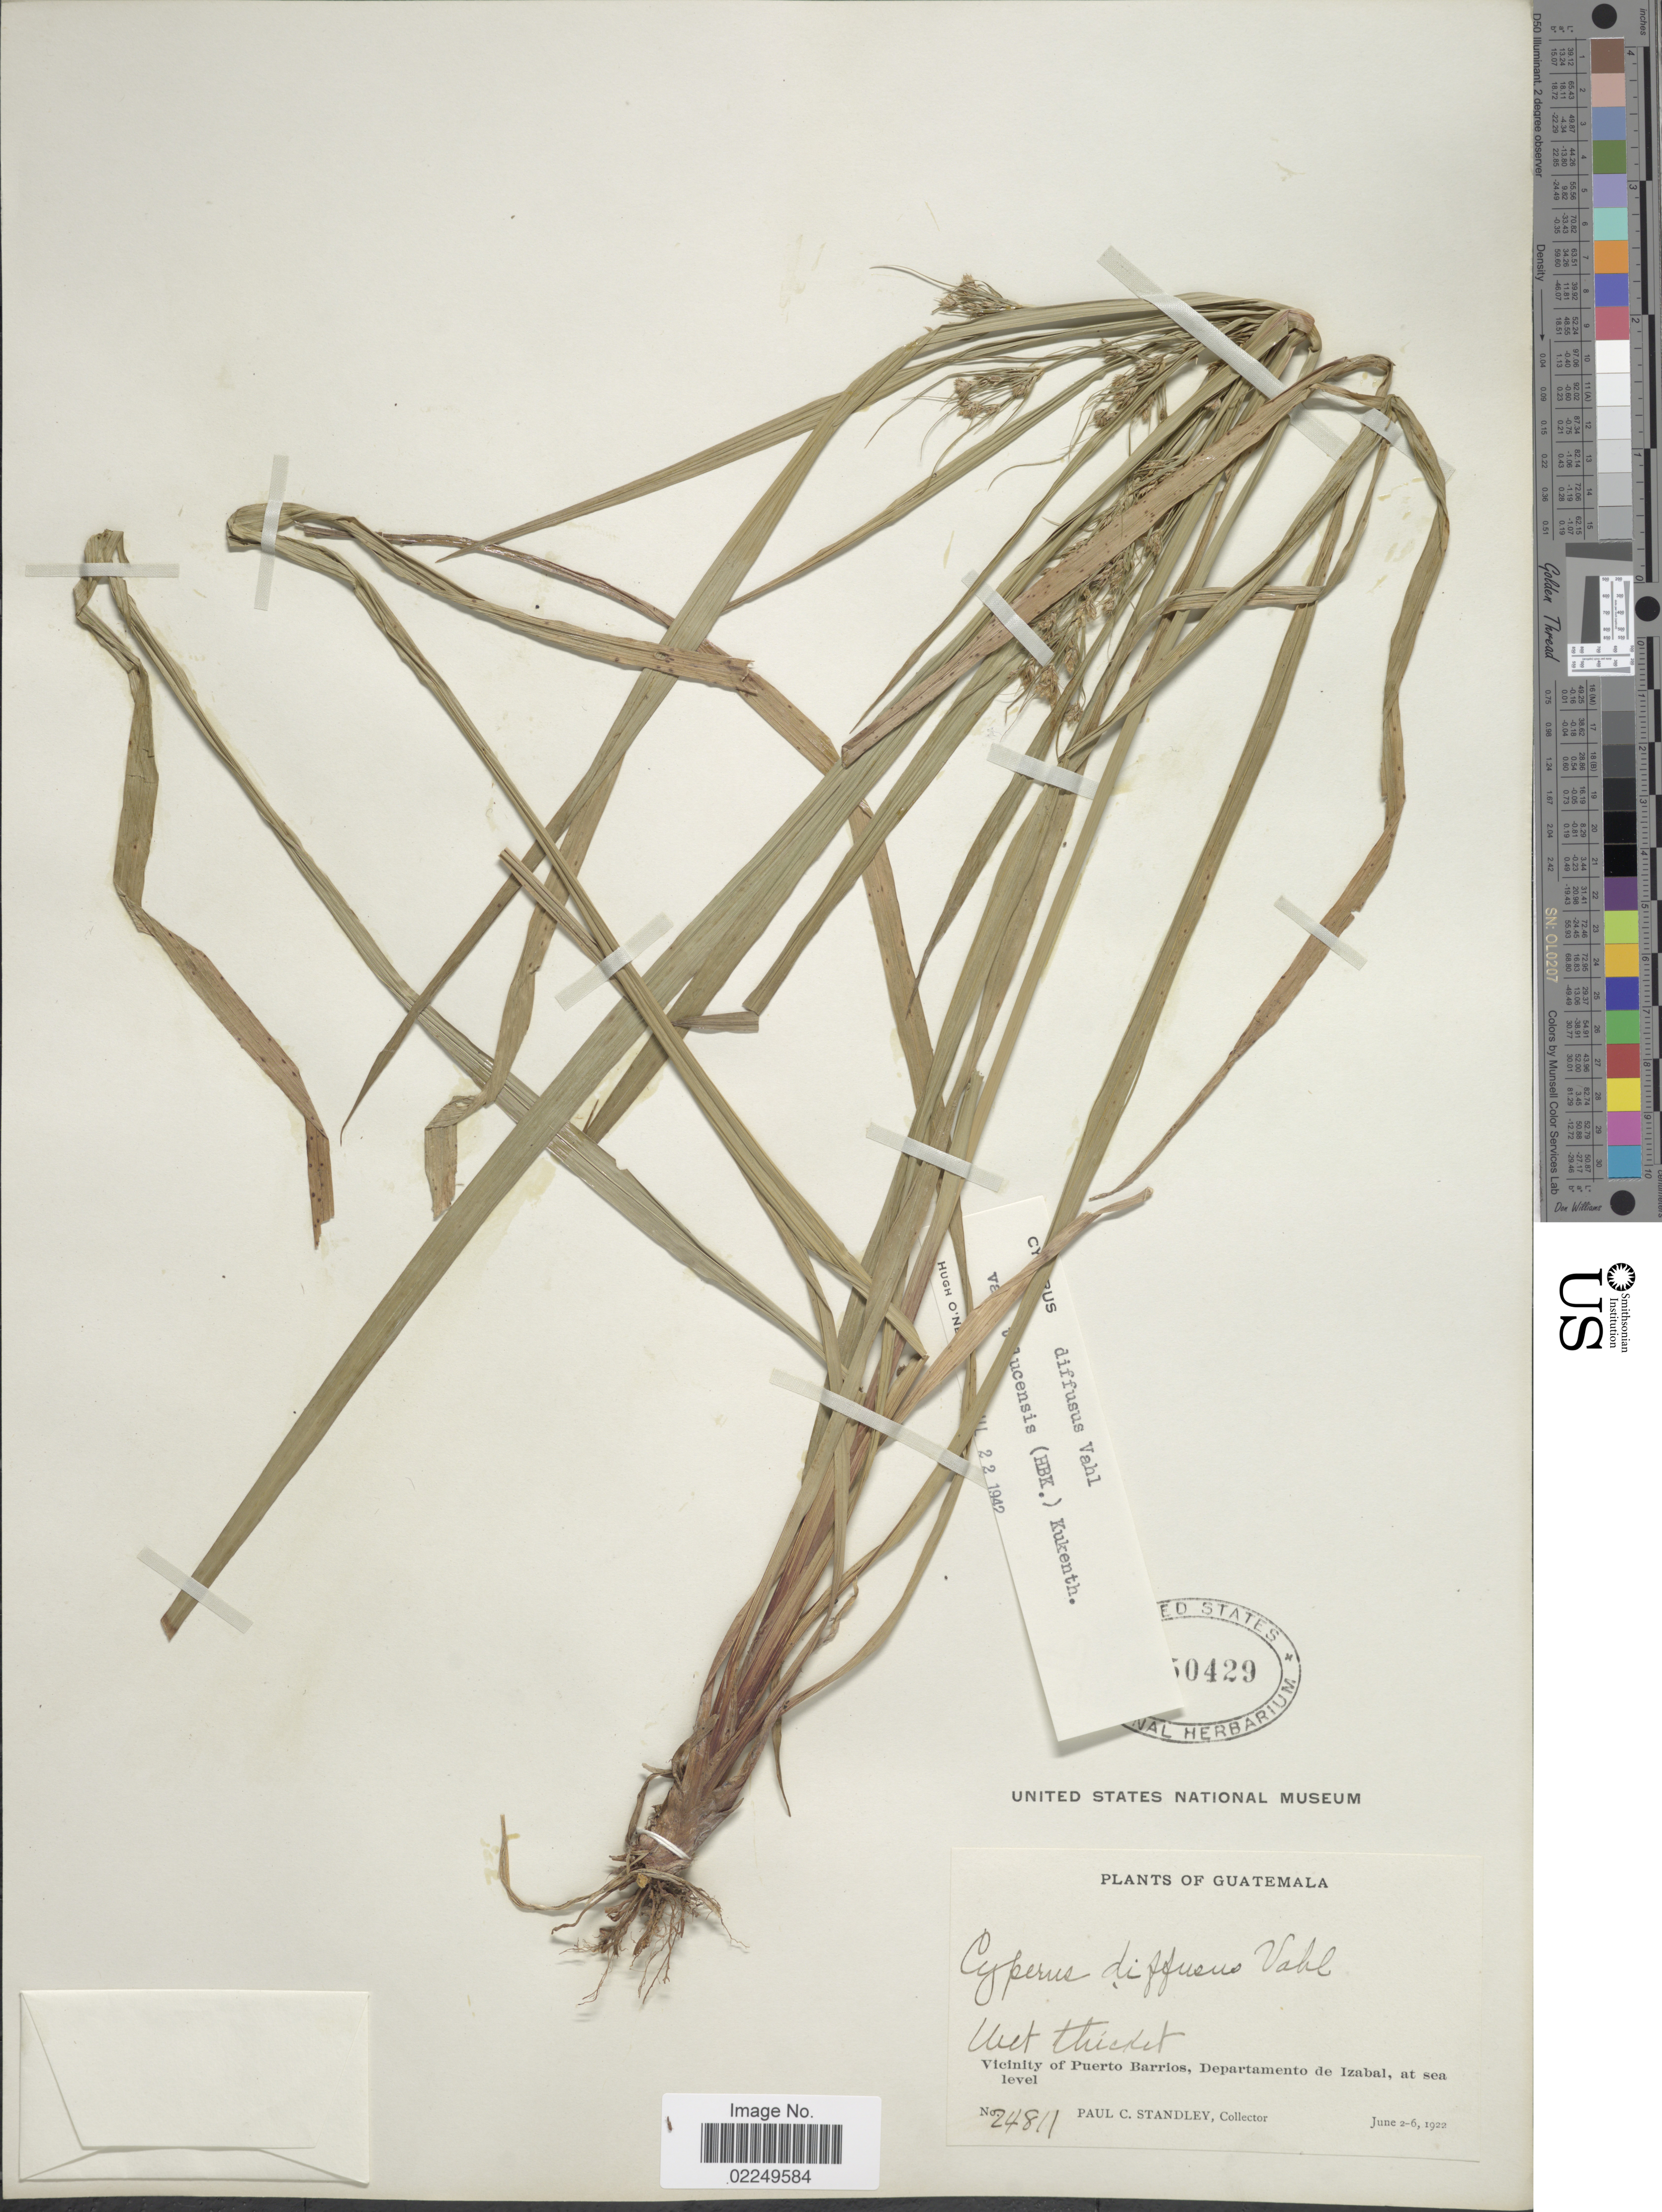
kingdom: Plantae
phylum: Tracheophyta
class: Liliopsida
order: Poales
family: Cyperaceae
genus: Cyperus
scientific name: Cyperus laxus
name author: Lam.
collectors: P. C. Standley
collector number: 24811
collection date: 1922-06-02/1922-06-06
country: Guatemala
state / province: Izabal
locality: Vicinity of Puerto Barrios, Departamento de Izabal